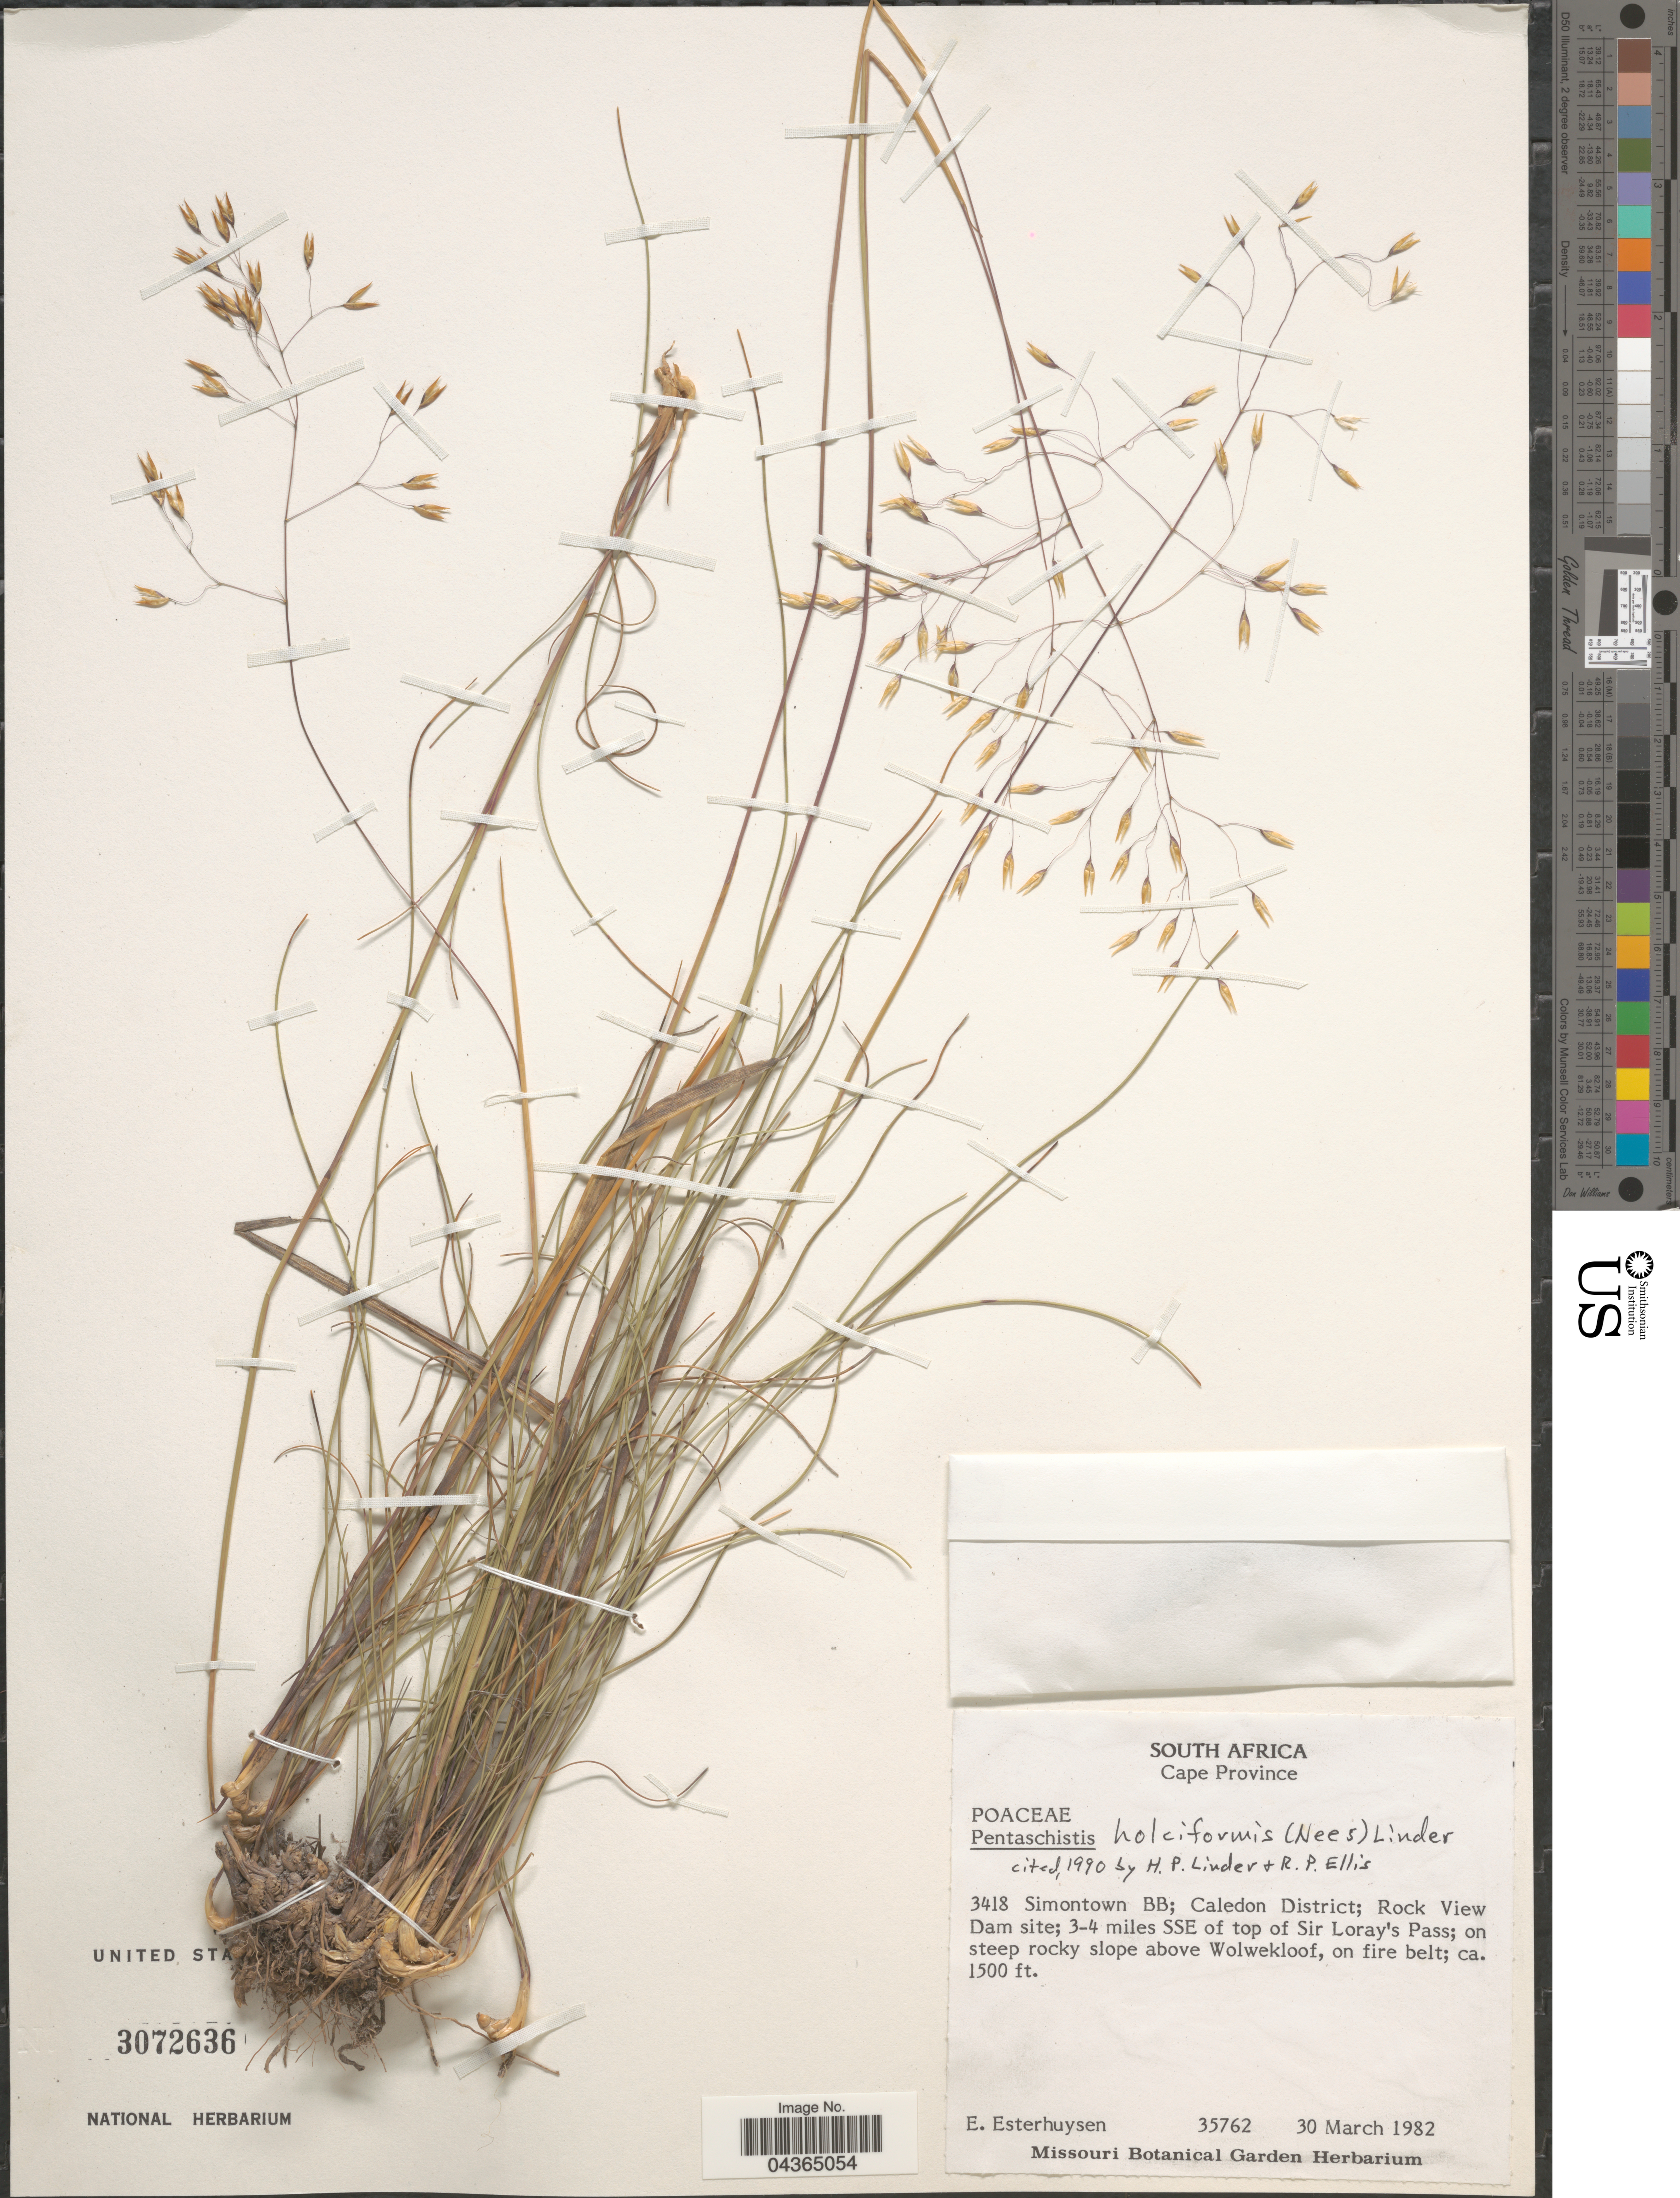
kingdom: Plantae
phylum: Tracheophyta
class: Liliopsida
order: Poales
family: Poaceae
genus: Pentameris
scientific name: Pentameris holciformis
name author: (Nees) Galley & H.P. Linder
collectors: E. E. Esterhuysen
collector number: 35762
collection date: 1982-03-30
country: South Africa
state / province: Western Cape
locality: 3418 Simontown BB; Caledon District; Rock View Dam site; 3-4 miles SSE of top of Sir Loray's Pass; on steep rocky slope above Wolwekloof, on fire belt.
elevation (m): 457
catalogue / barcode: US 3072636